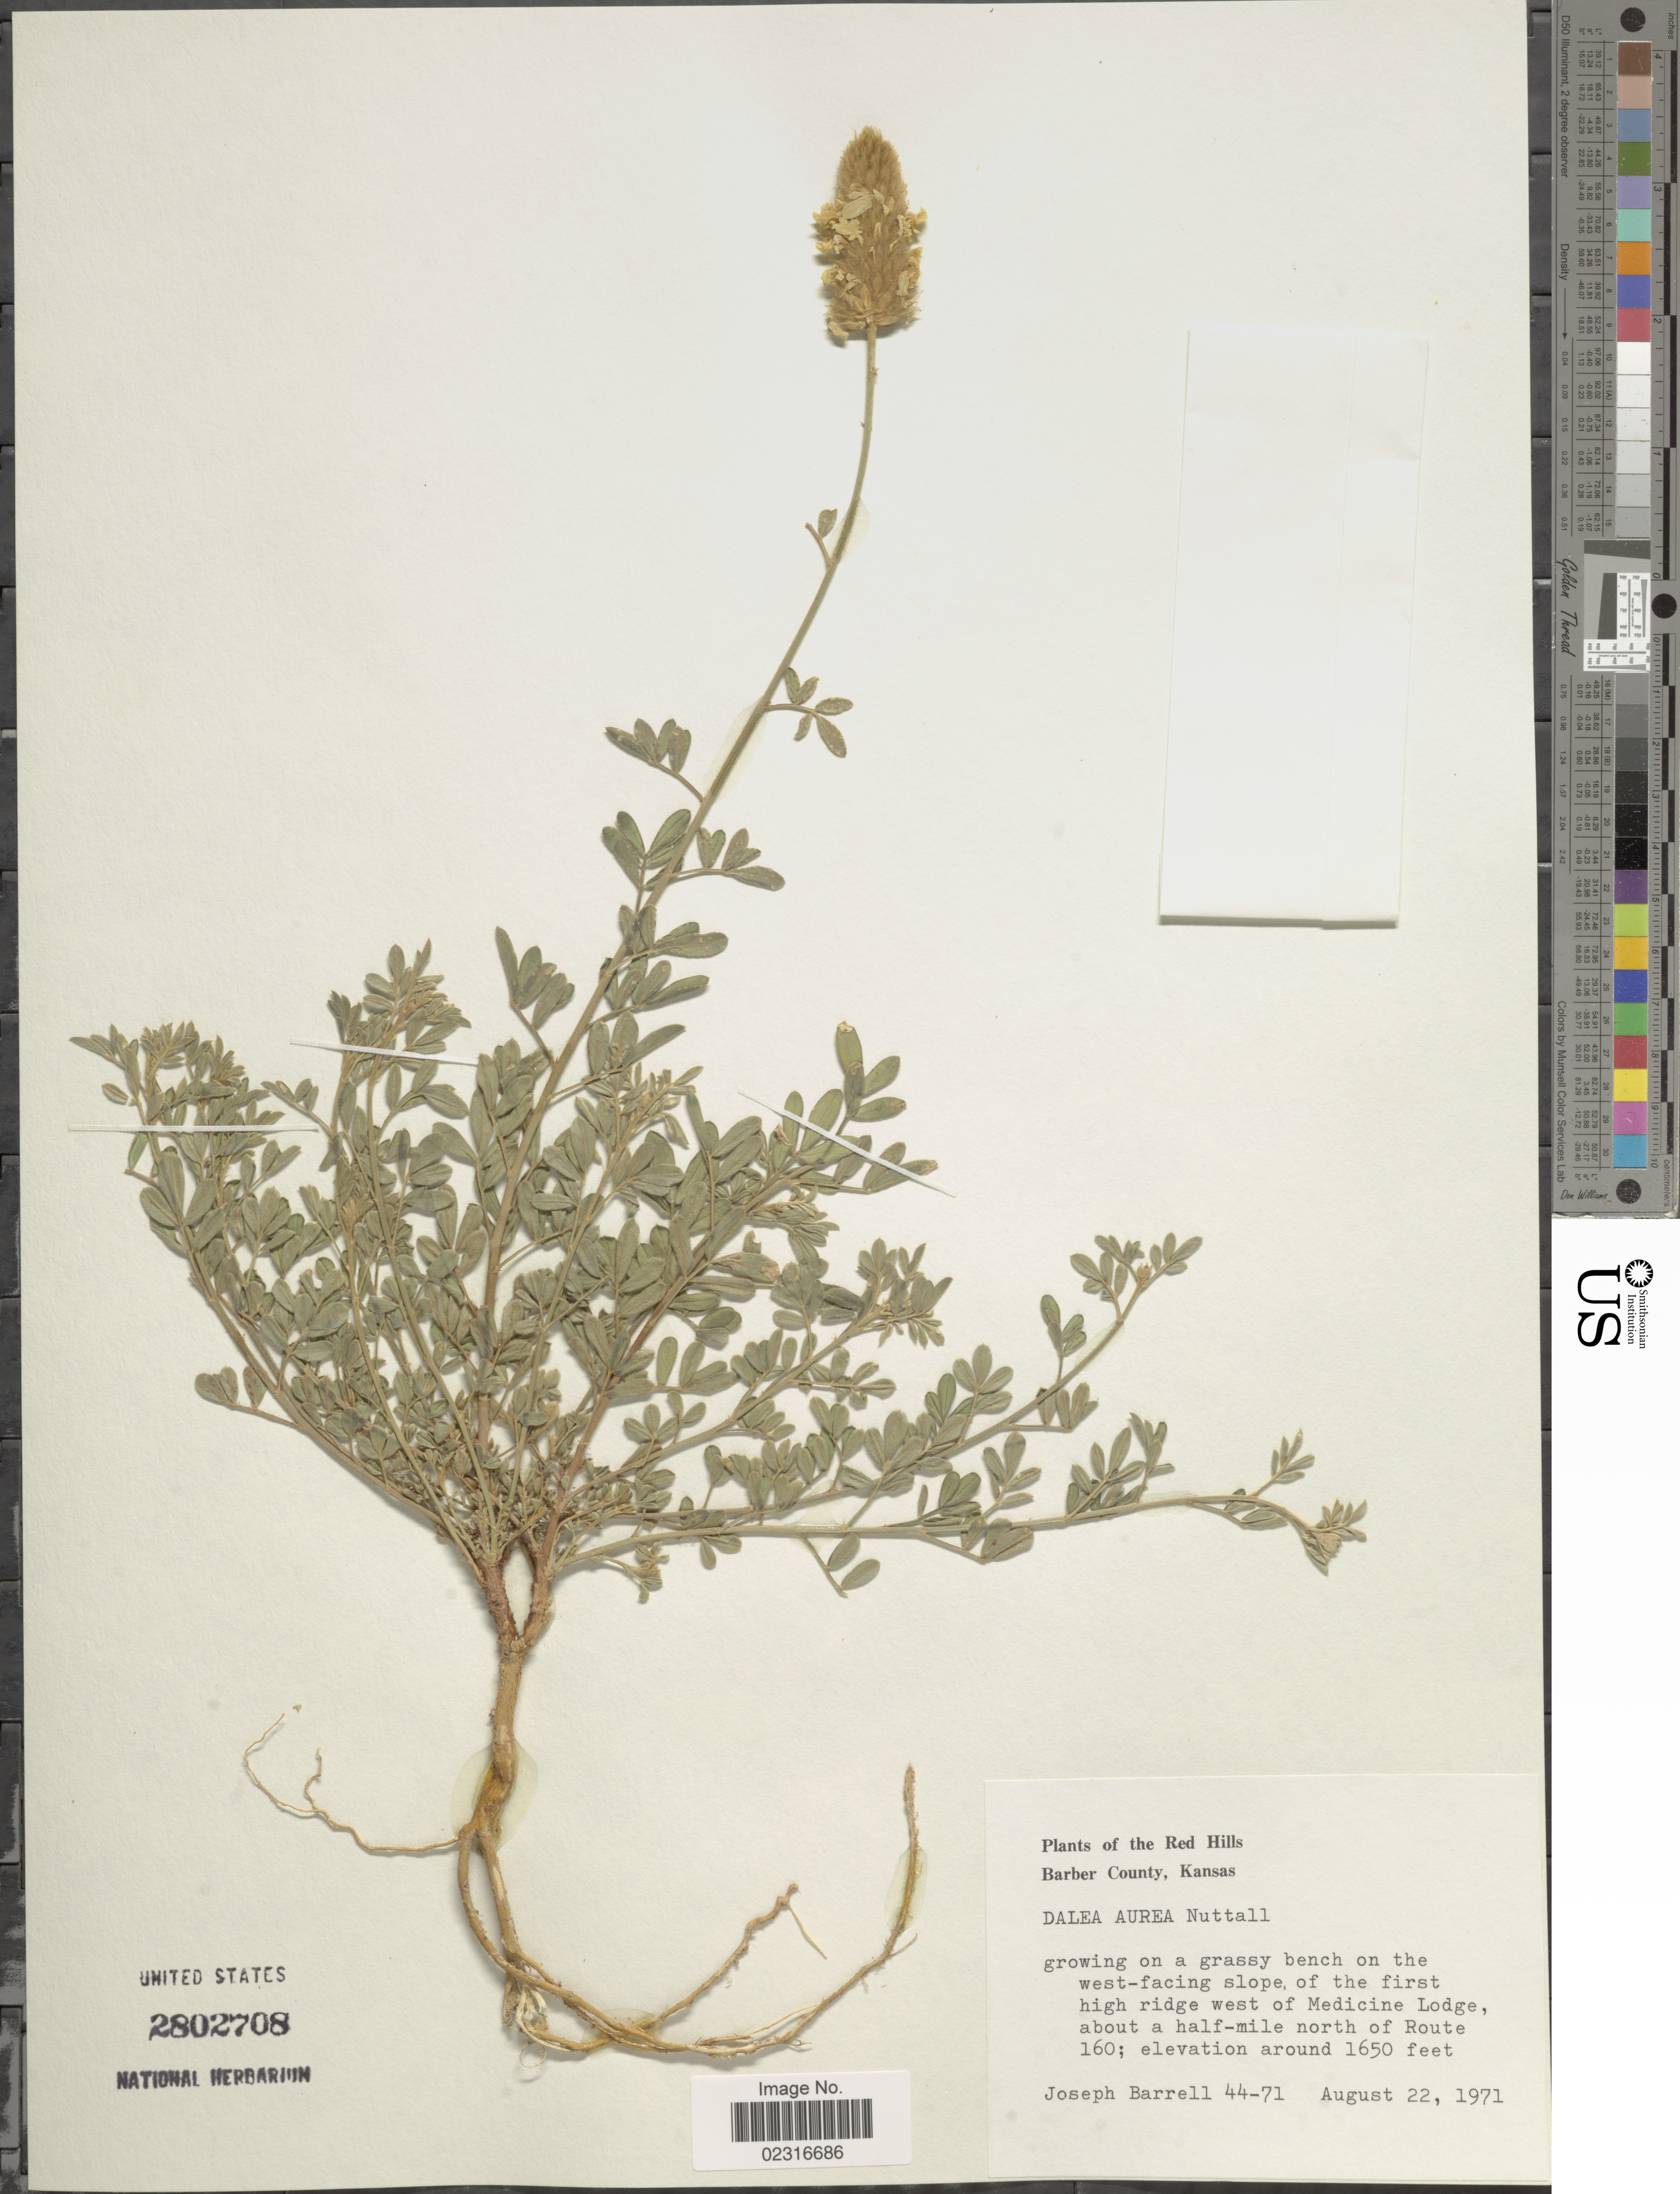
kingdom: Plantae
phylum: Tracheophyta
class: Magnoliopsida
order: Fabales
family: Fabaceae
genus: Dalea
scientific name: Dalea aurea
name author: Nutt. ex Pursh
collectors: J. Barrell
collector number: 44-71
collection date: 1971-08-22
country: United States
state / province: Kansas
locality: Red Hills. Barber County. the first high ridge west of Medicine Lodge,about a half-mile north of Route 160.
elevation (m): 503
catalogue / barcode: US 2802708